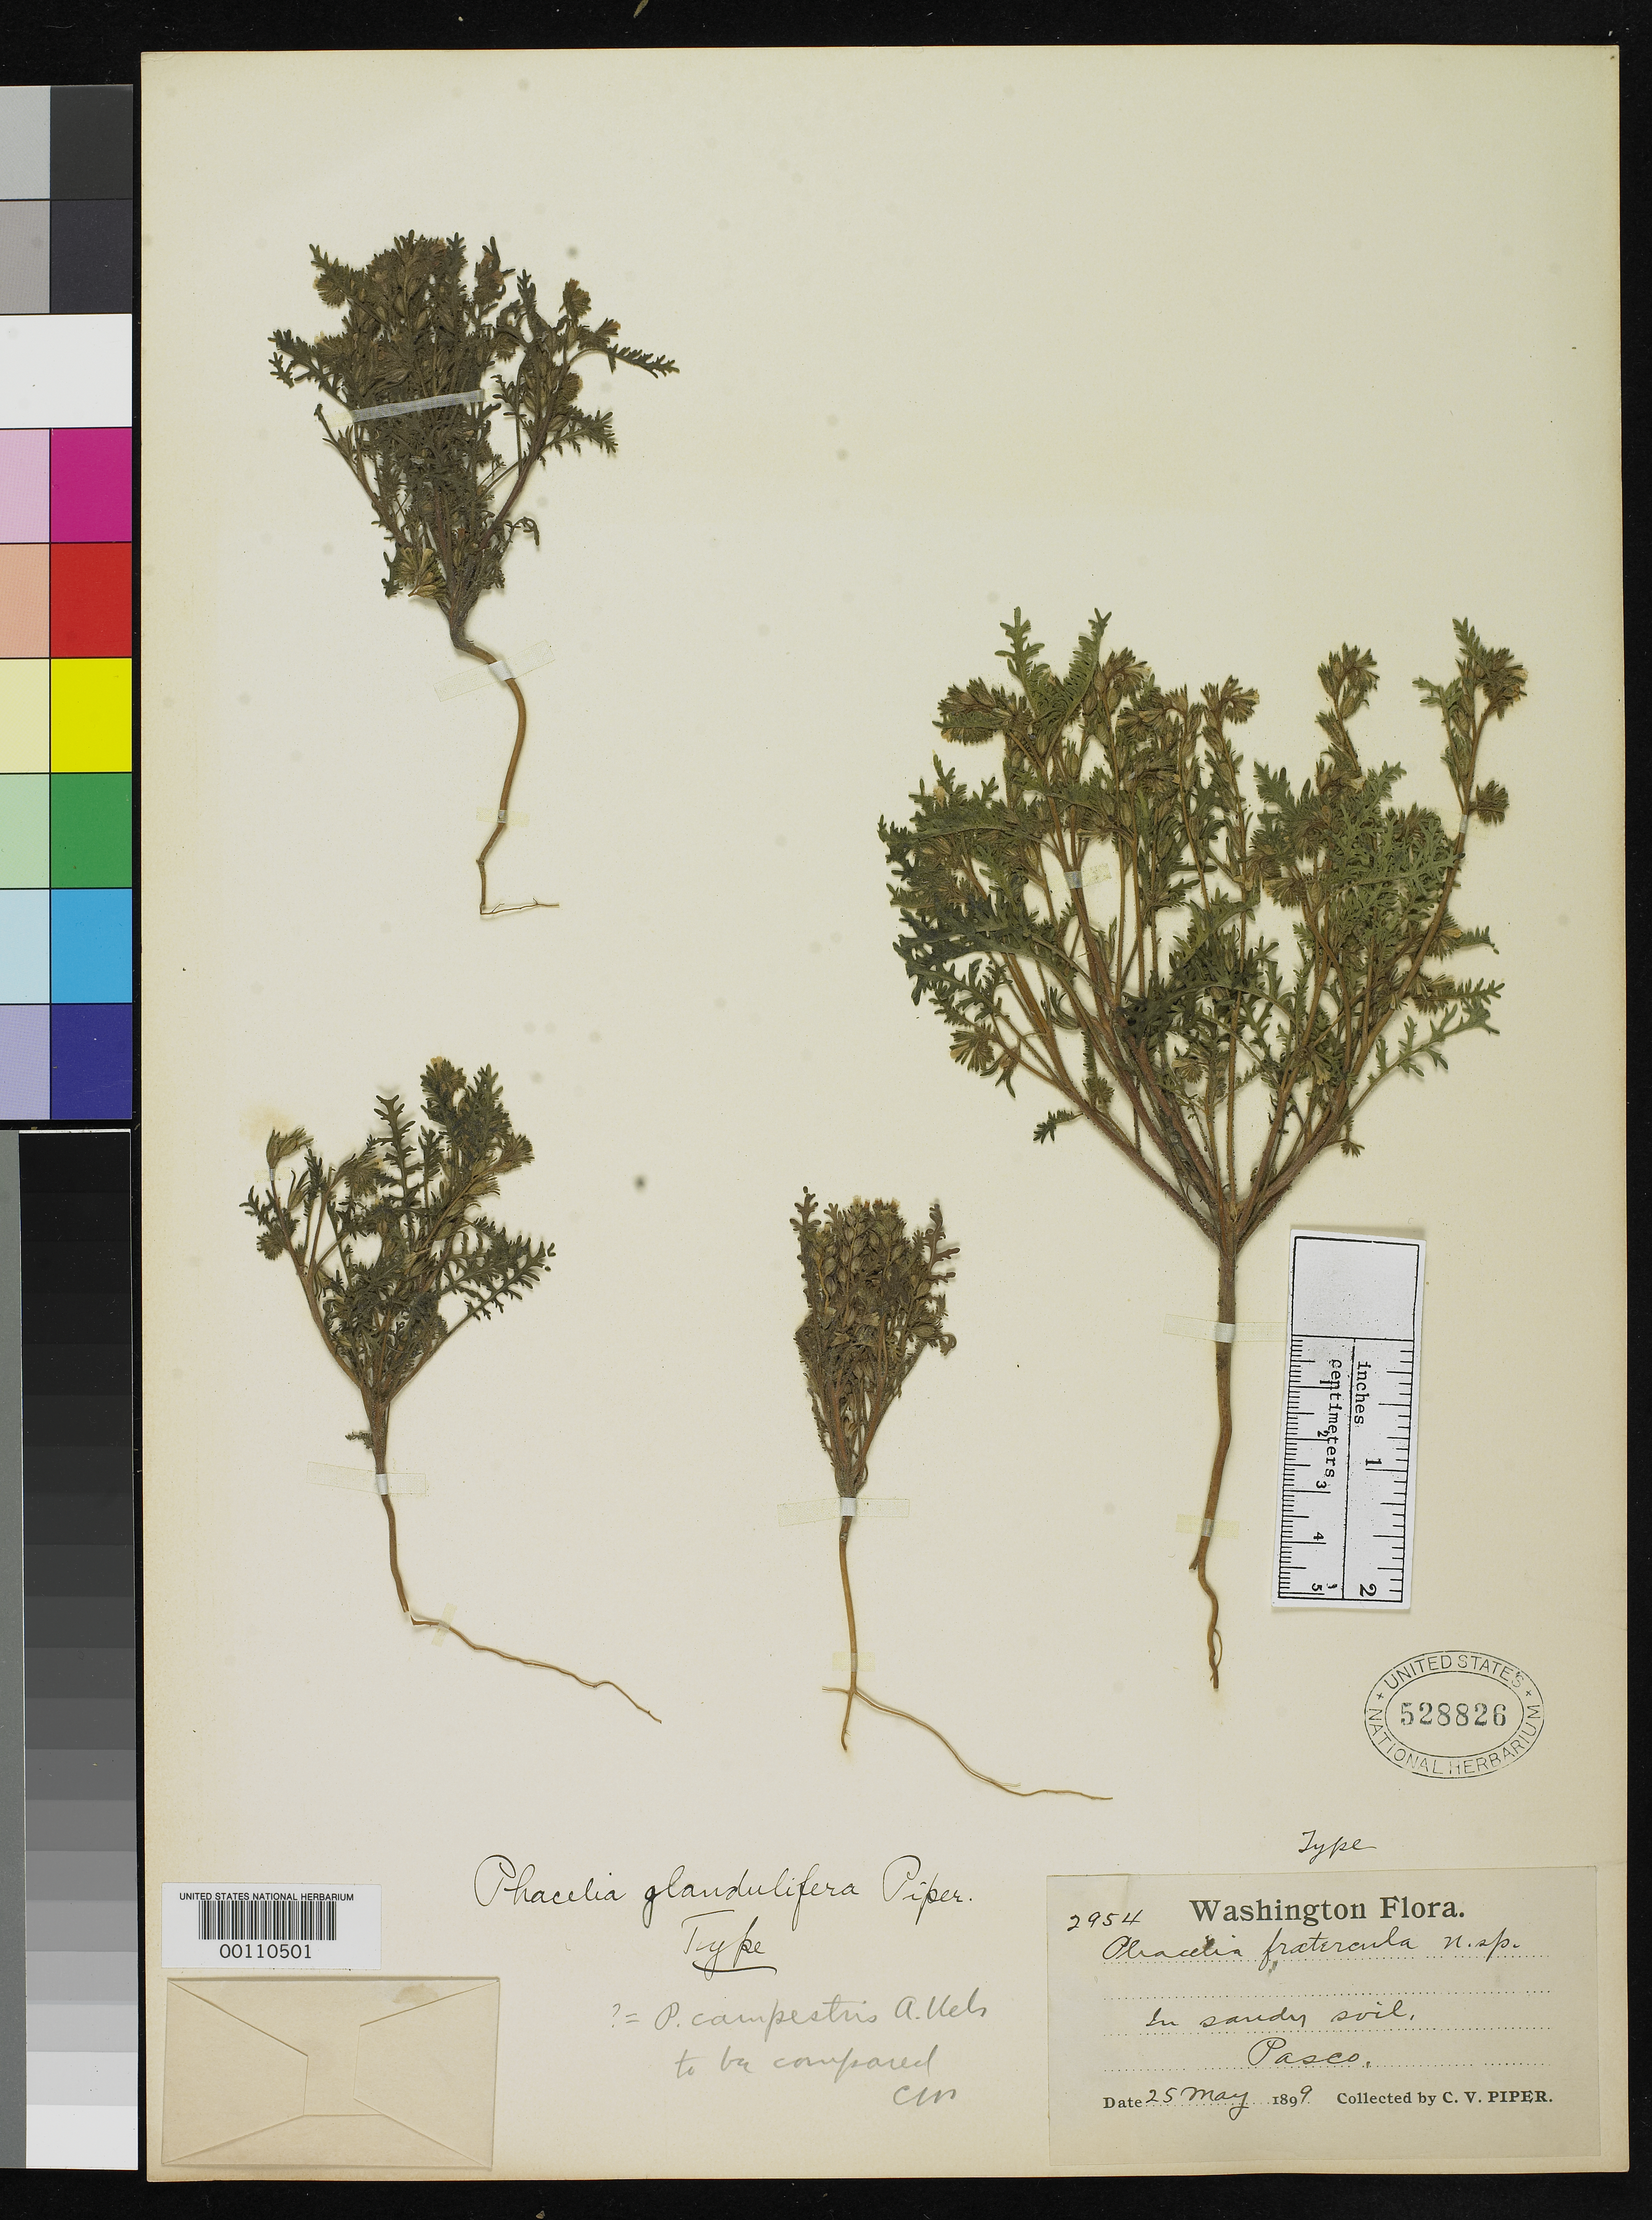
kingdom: Plantae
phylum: Tracheophyta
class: Magnoliopsida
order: Boraginales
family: Hydrophyllaceae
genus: Phacelia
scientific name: Phacelia glandulifera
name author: Piper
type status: Holotype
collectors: C. V. Piper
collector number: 2954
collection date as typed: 25 May 1899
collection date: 1899-05-25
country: United States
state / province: Washington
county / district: Franklin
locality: Pasco.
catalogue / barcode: US 528826